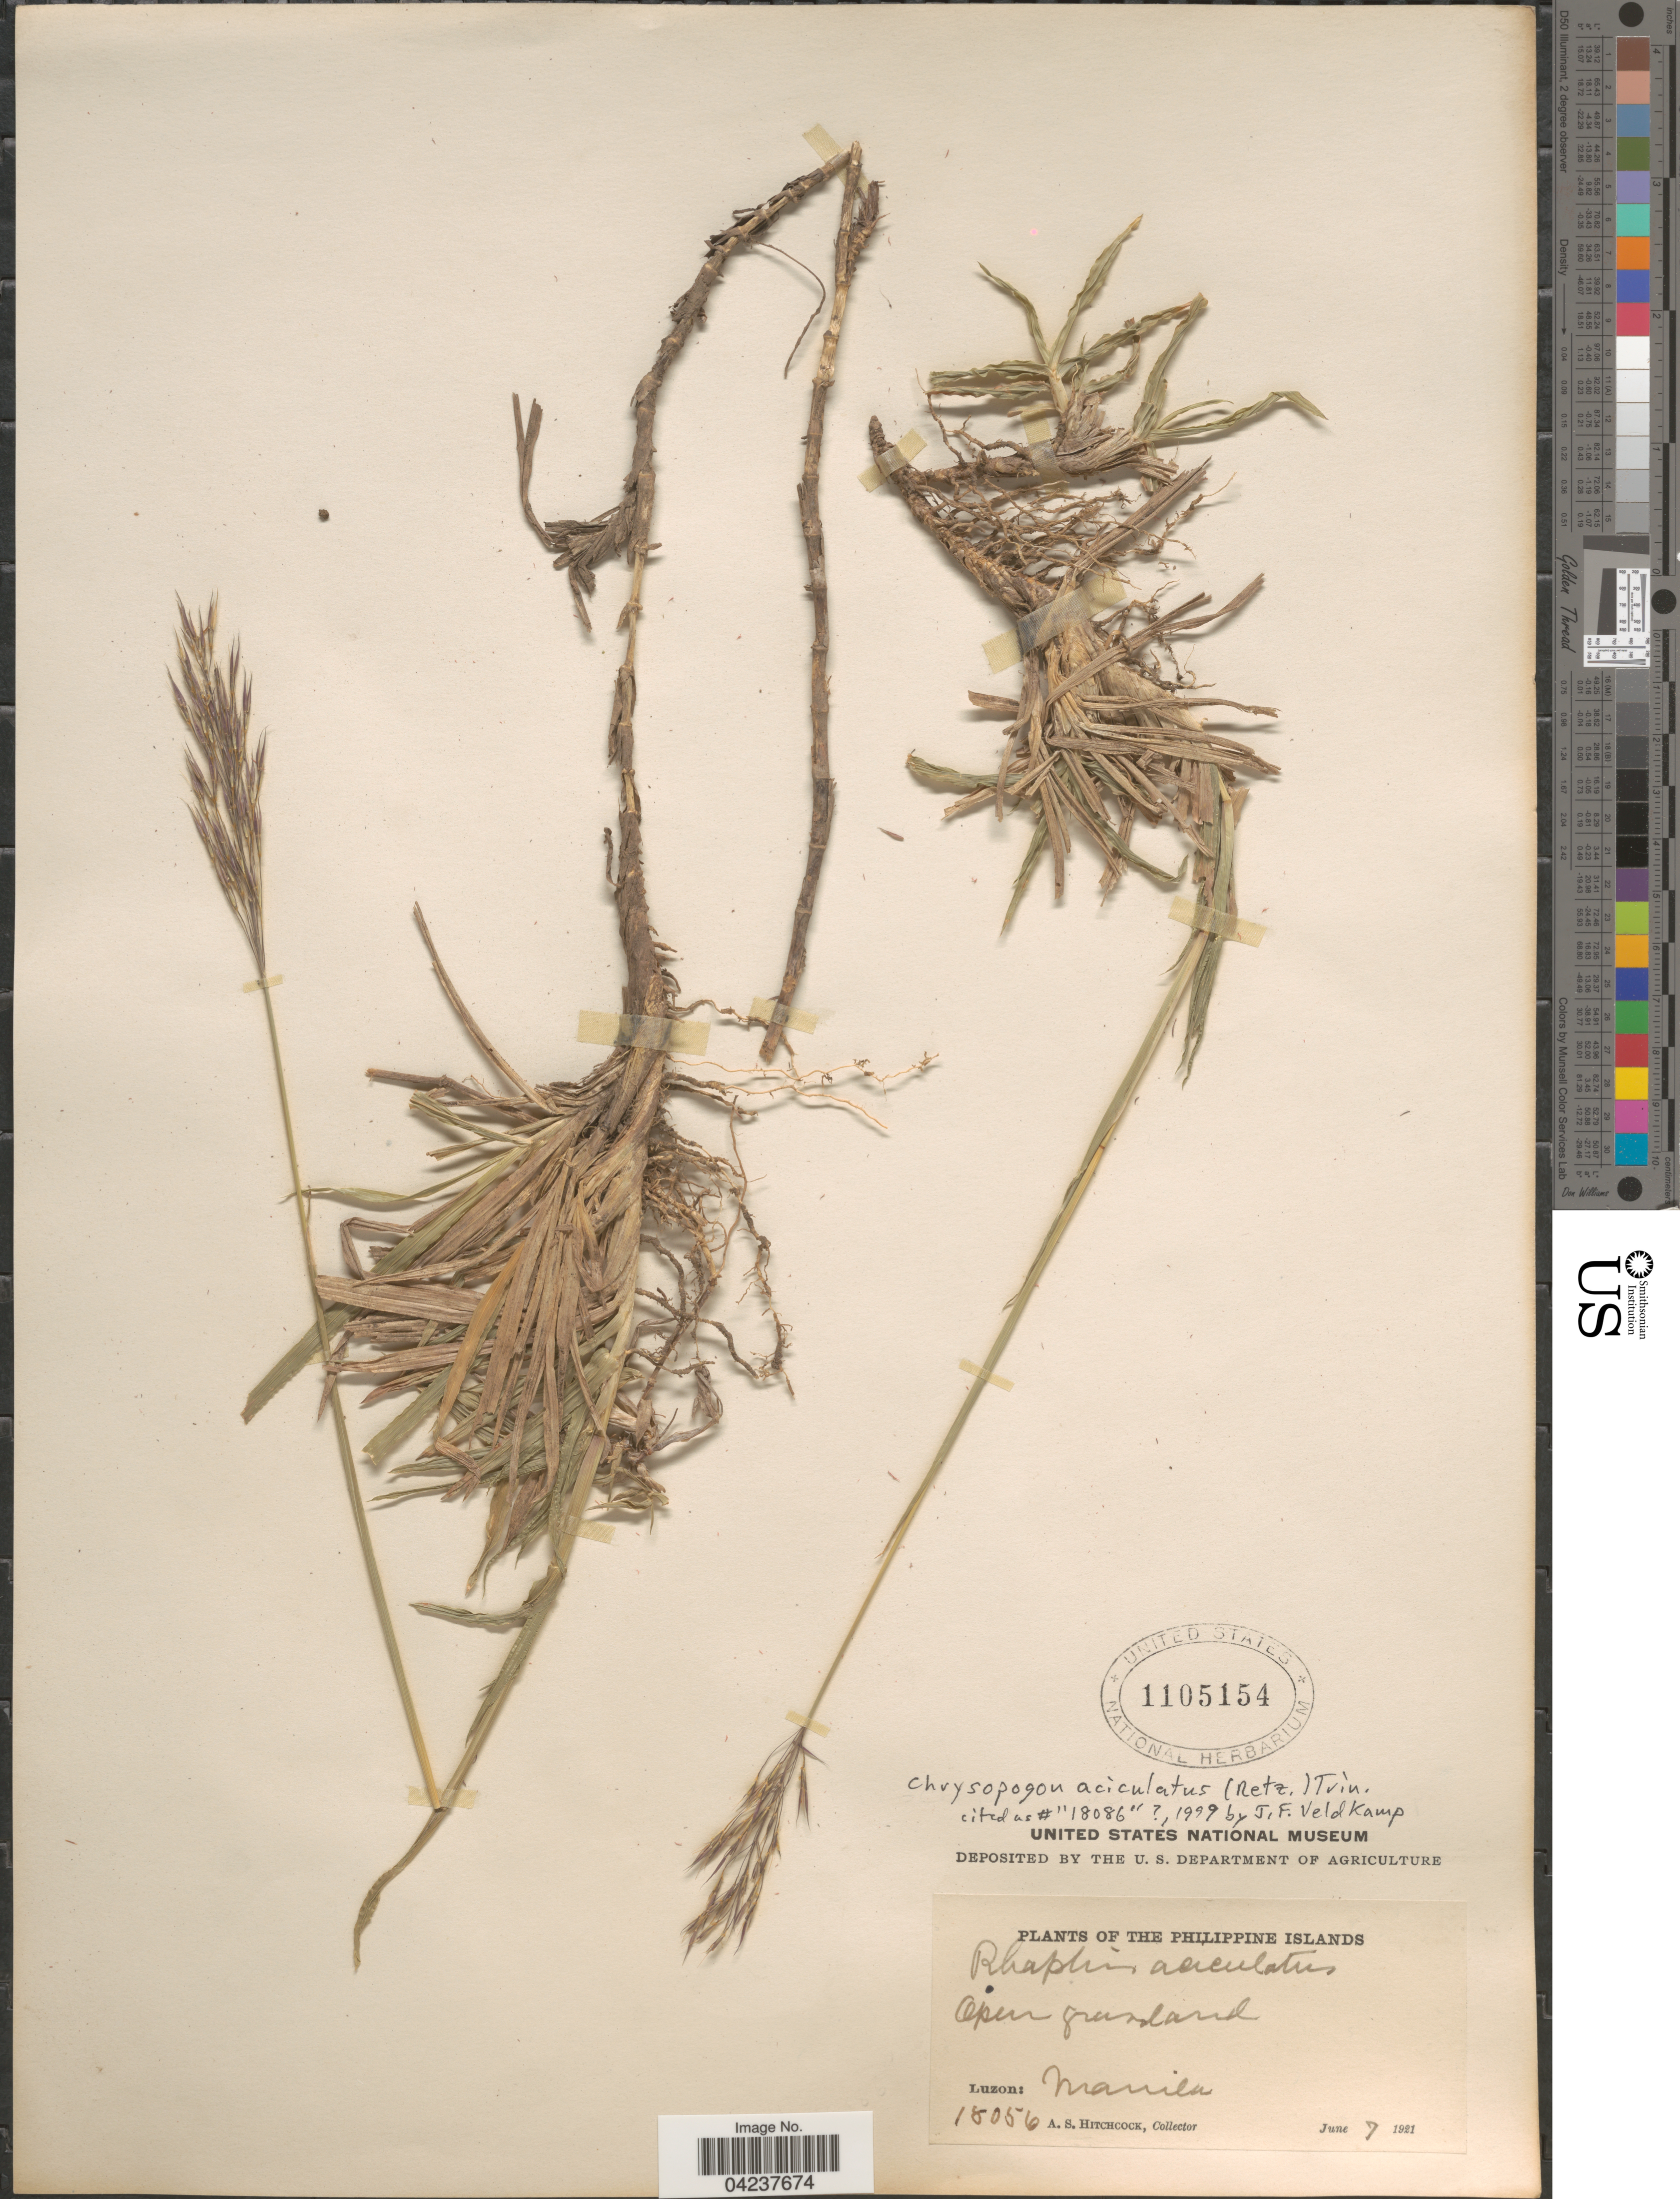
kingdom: Plantae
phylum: Tracheophyta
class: Liliopsida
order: Poales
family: Poaceae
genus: Chrysopogon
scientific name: Chrysopogon aciculatus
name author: (Retz.) Trin.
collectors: A. S. Hitchcock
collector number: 18056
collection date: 1921-06-07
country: Philippines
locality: The Philippine Islands. Luzon: Manila.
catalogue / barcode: US 1105154